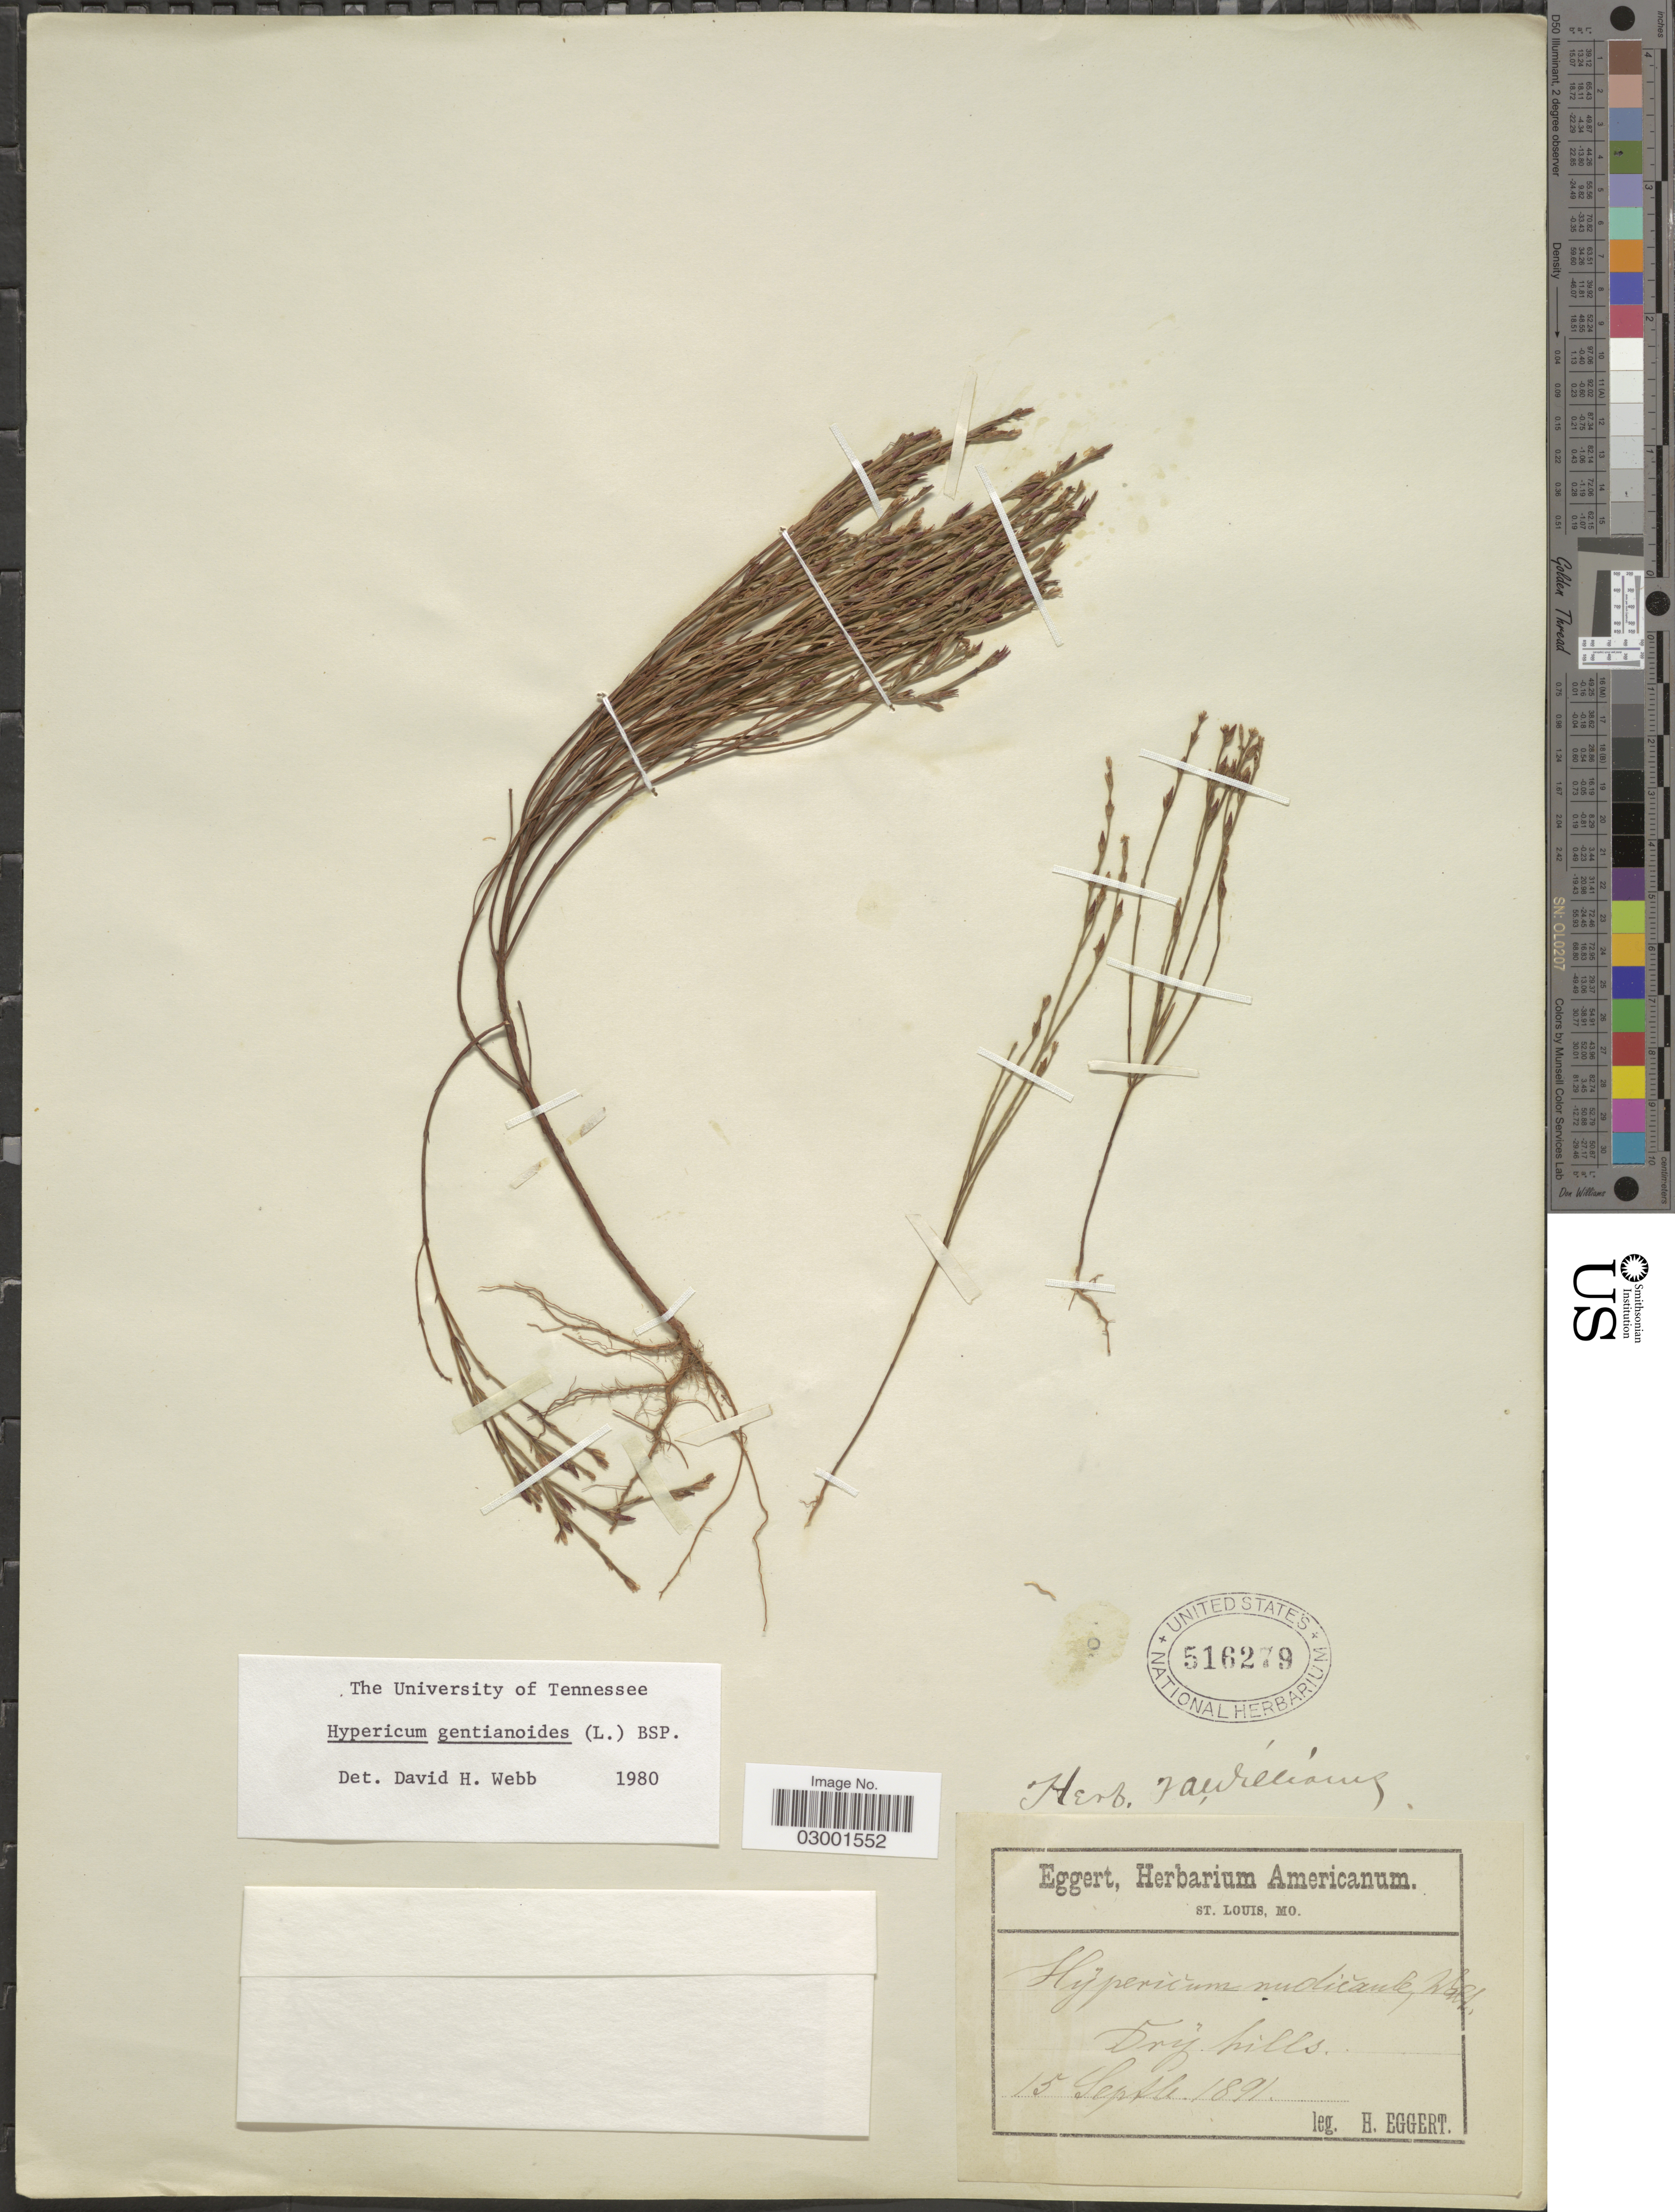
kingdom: Plantae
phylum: Tracheophyta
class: Magnoliopsida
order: Malpighiales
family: Hypericaceae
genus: Hypericum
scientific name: Hypericum gentianoides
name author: (L.) Britton, Stearns & Poggenb.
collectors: H. Eggert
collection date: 1891-09-15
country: United States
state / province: Missouri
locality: Dry hills.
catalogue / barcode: US 516279